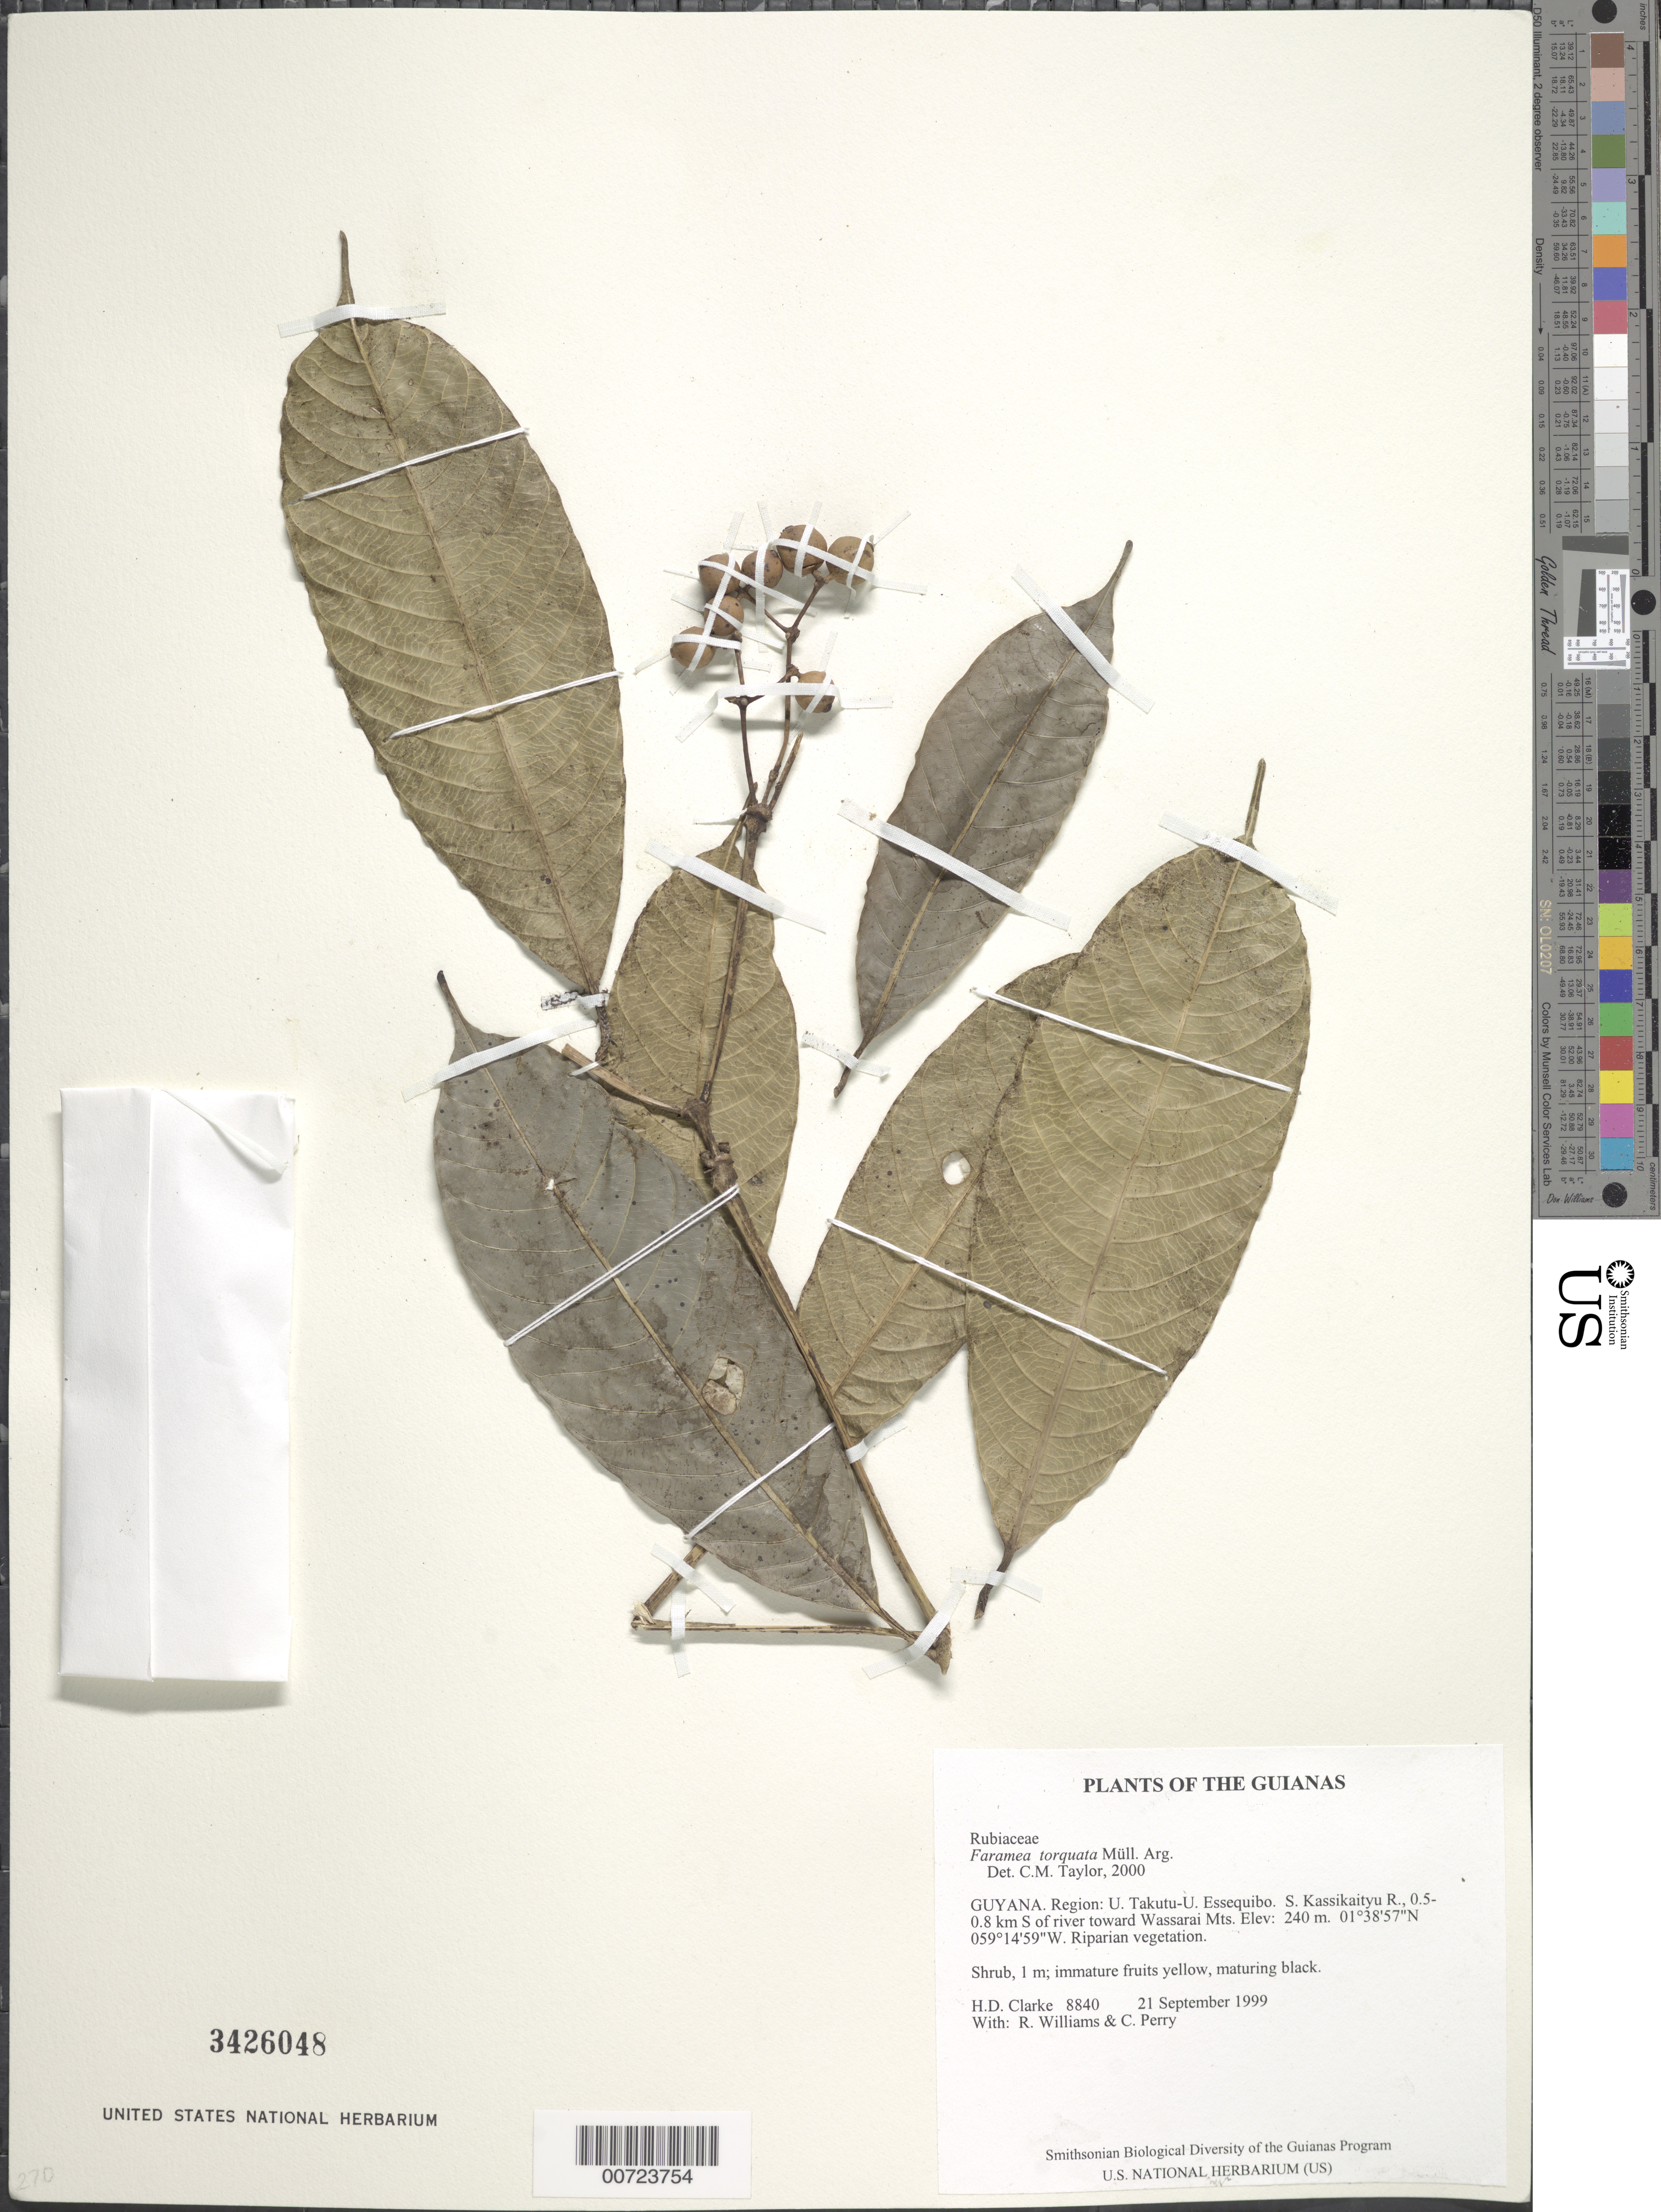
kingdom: Plantae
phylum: Tracheophyta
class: Magnoliopsida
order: Gentianales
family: Rubiaceae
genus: Faramea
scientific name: Faramea torquata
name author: Müll. Arg.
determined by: Taylor, Charlotte M.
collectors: H. D. Clarke, R. Williams & C. Perry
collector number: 8840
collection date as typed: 21 September 1999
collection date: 1999-09-21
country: Guyana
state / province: U. Takutu-U. Essequibo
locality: S. Kassikaityu R., 0.5-0.8 km S of river toward Wassarai Mts.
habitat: Riparian vegetation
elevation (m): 240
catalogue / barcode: US 3426048